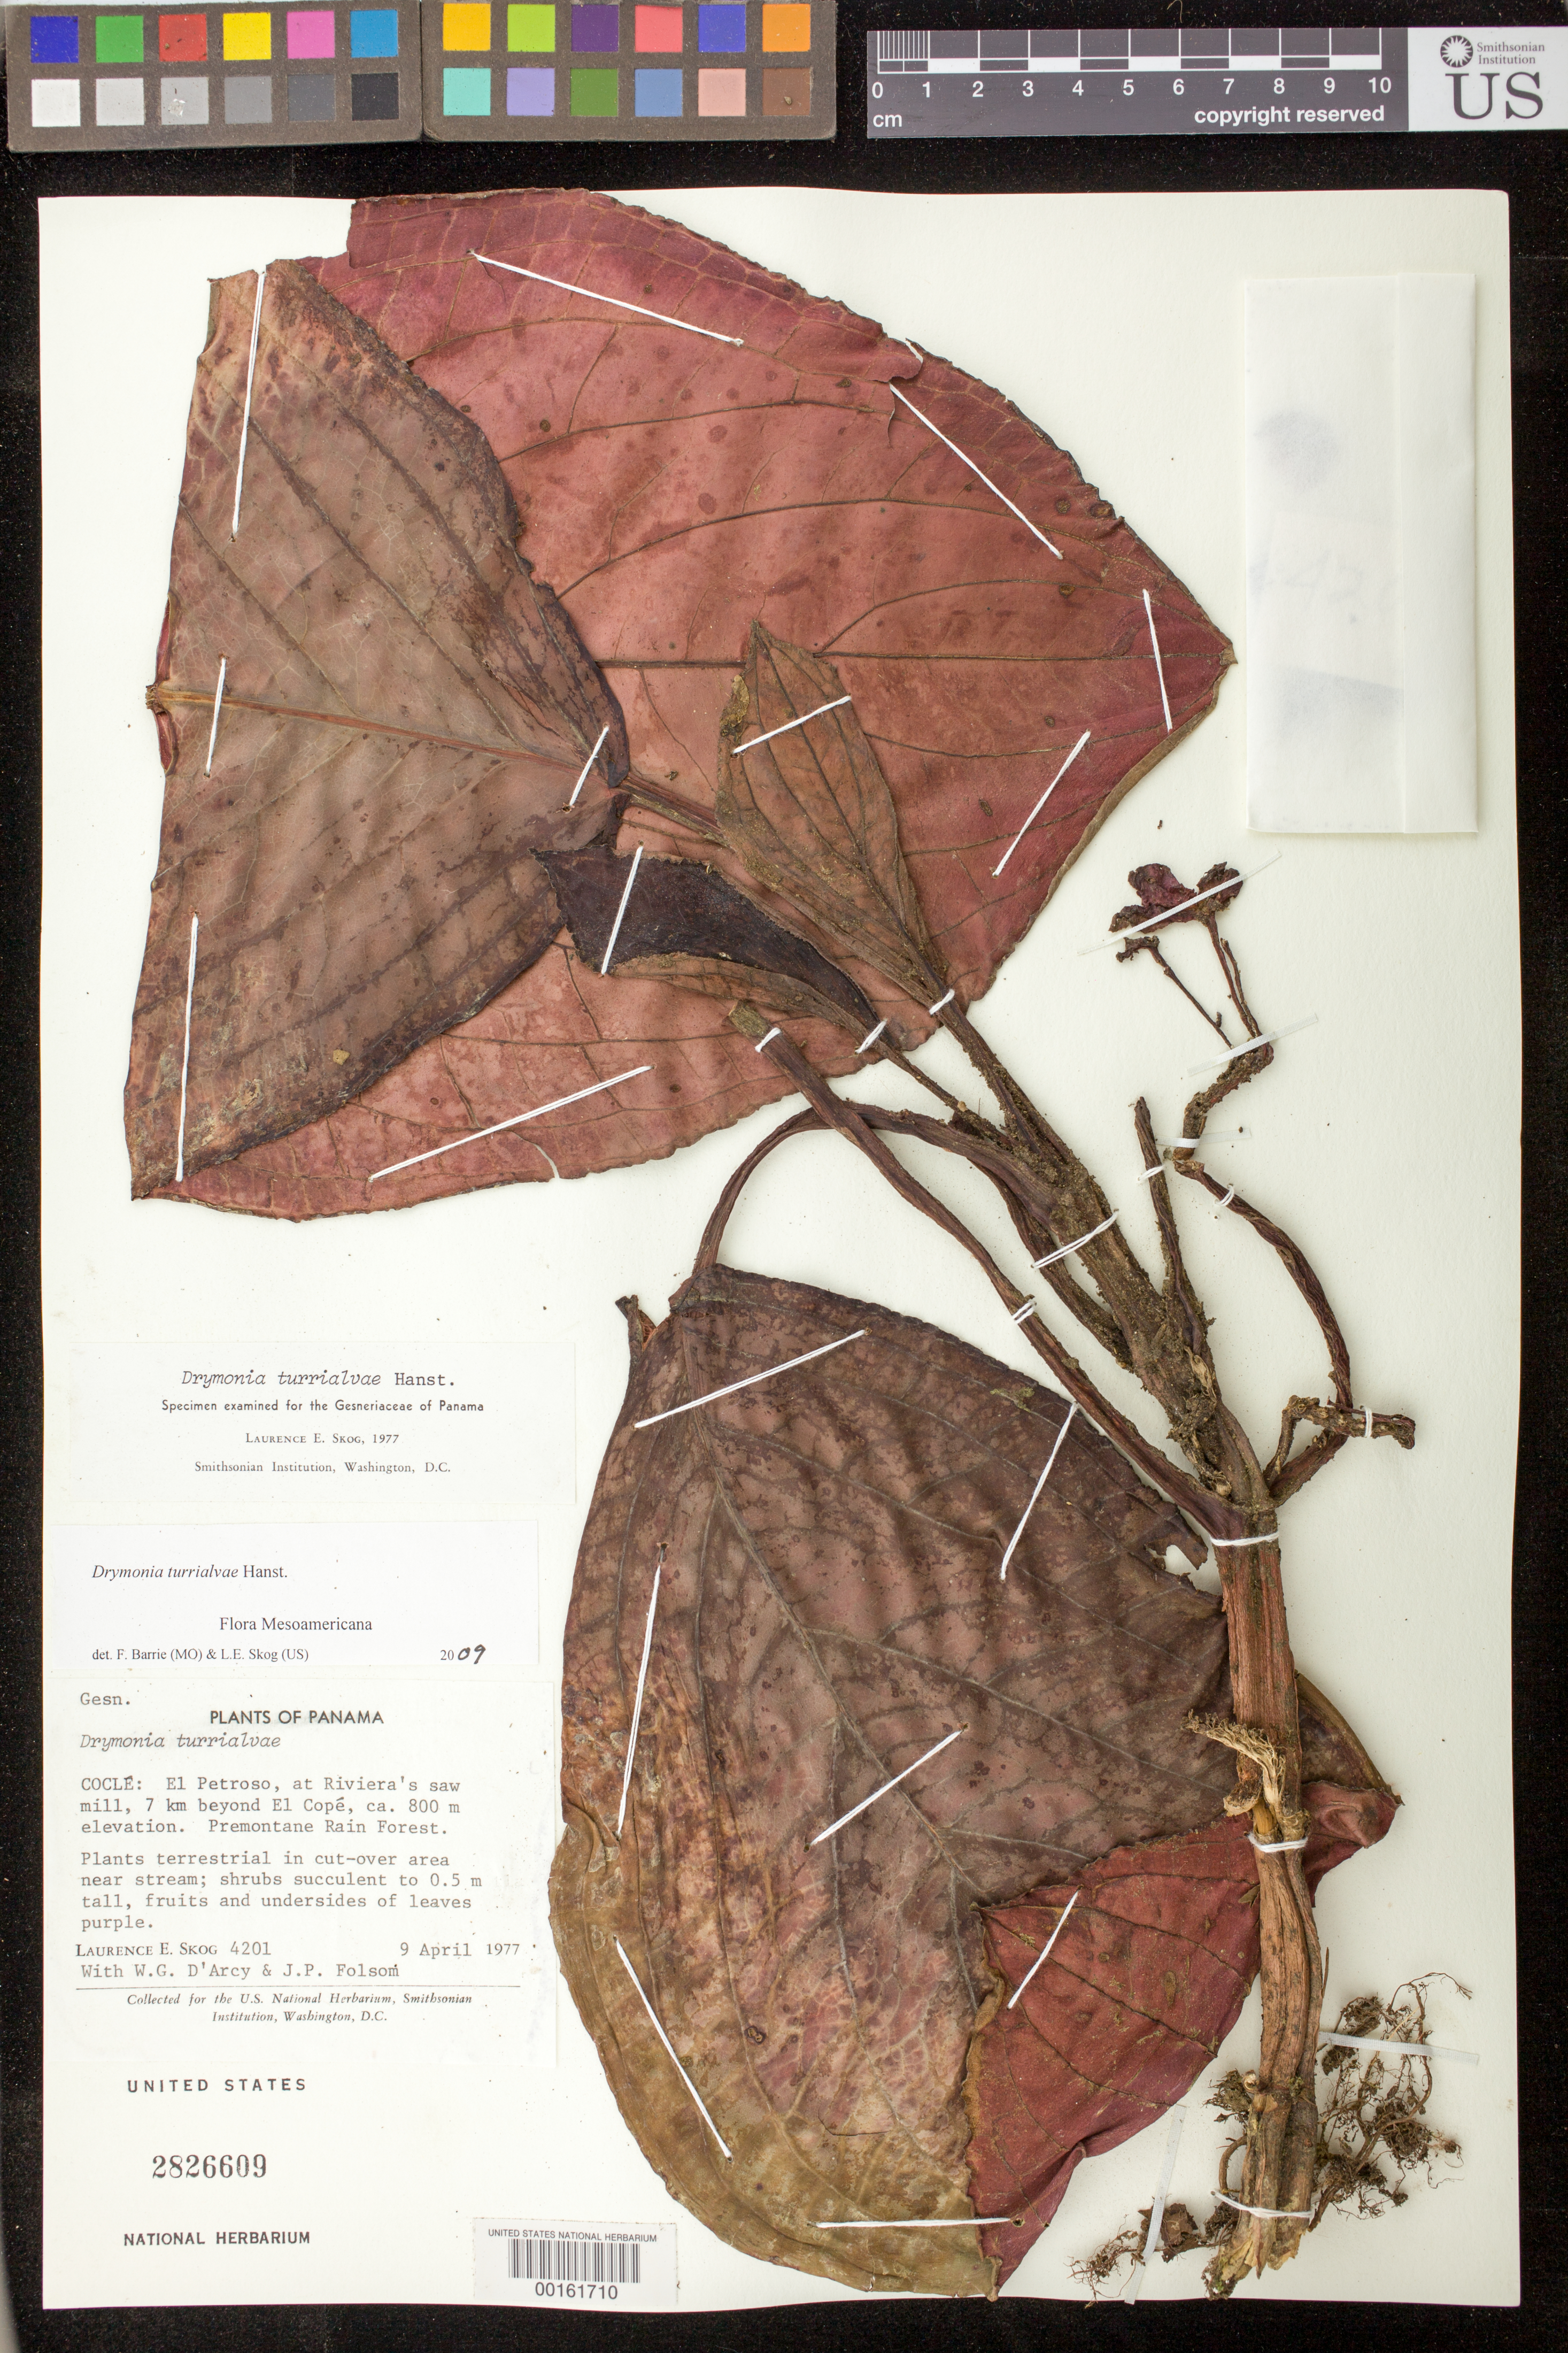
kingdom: Plantae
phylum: Tracheophyta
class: Magnoliopsida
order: Lamiales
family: Gesneriaceae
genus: Drymonia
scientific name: Drymonia turrialvae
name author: Hanst.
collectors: L. E. Skog, W. G. D'Arcy & J. P. Folsom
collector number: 4201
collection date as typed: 09 Apr 1977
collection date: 1977-04-09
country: Panama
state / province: Coclé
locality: El Petroso, at Riviera's saw mill, 7 km beyond El Cope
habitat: Premontane rain forest; in cut-over area near stream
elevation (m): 800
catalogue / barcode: US 2826609